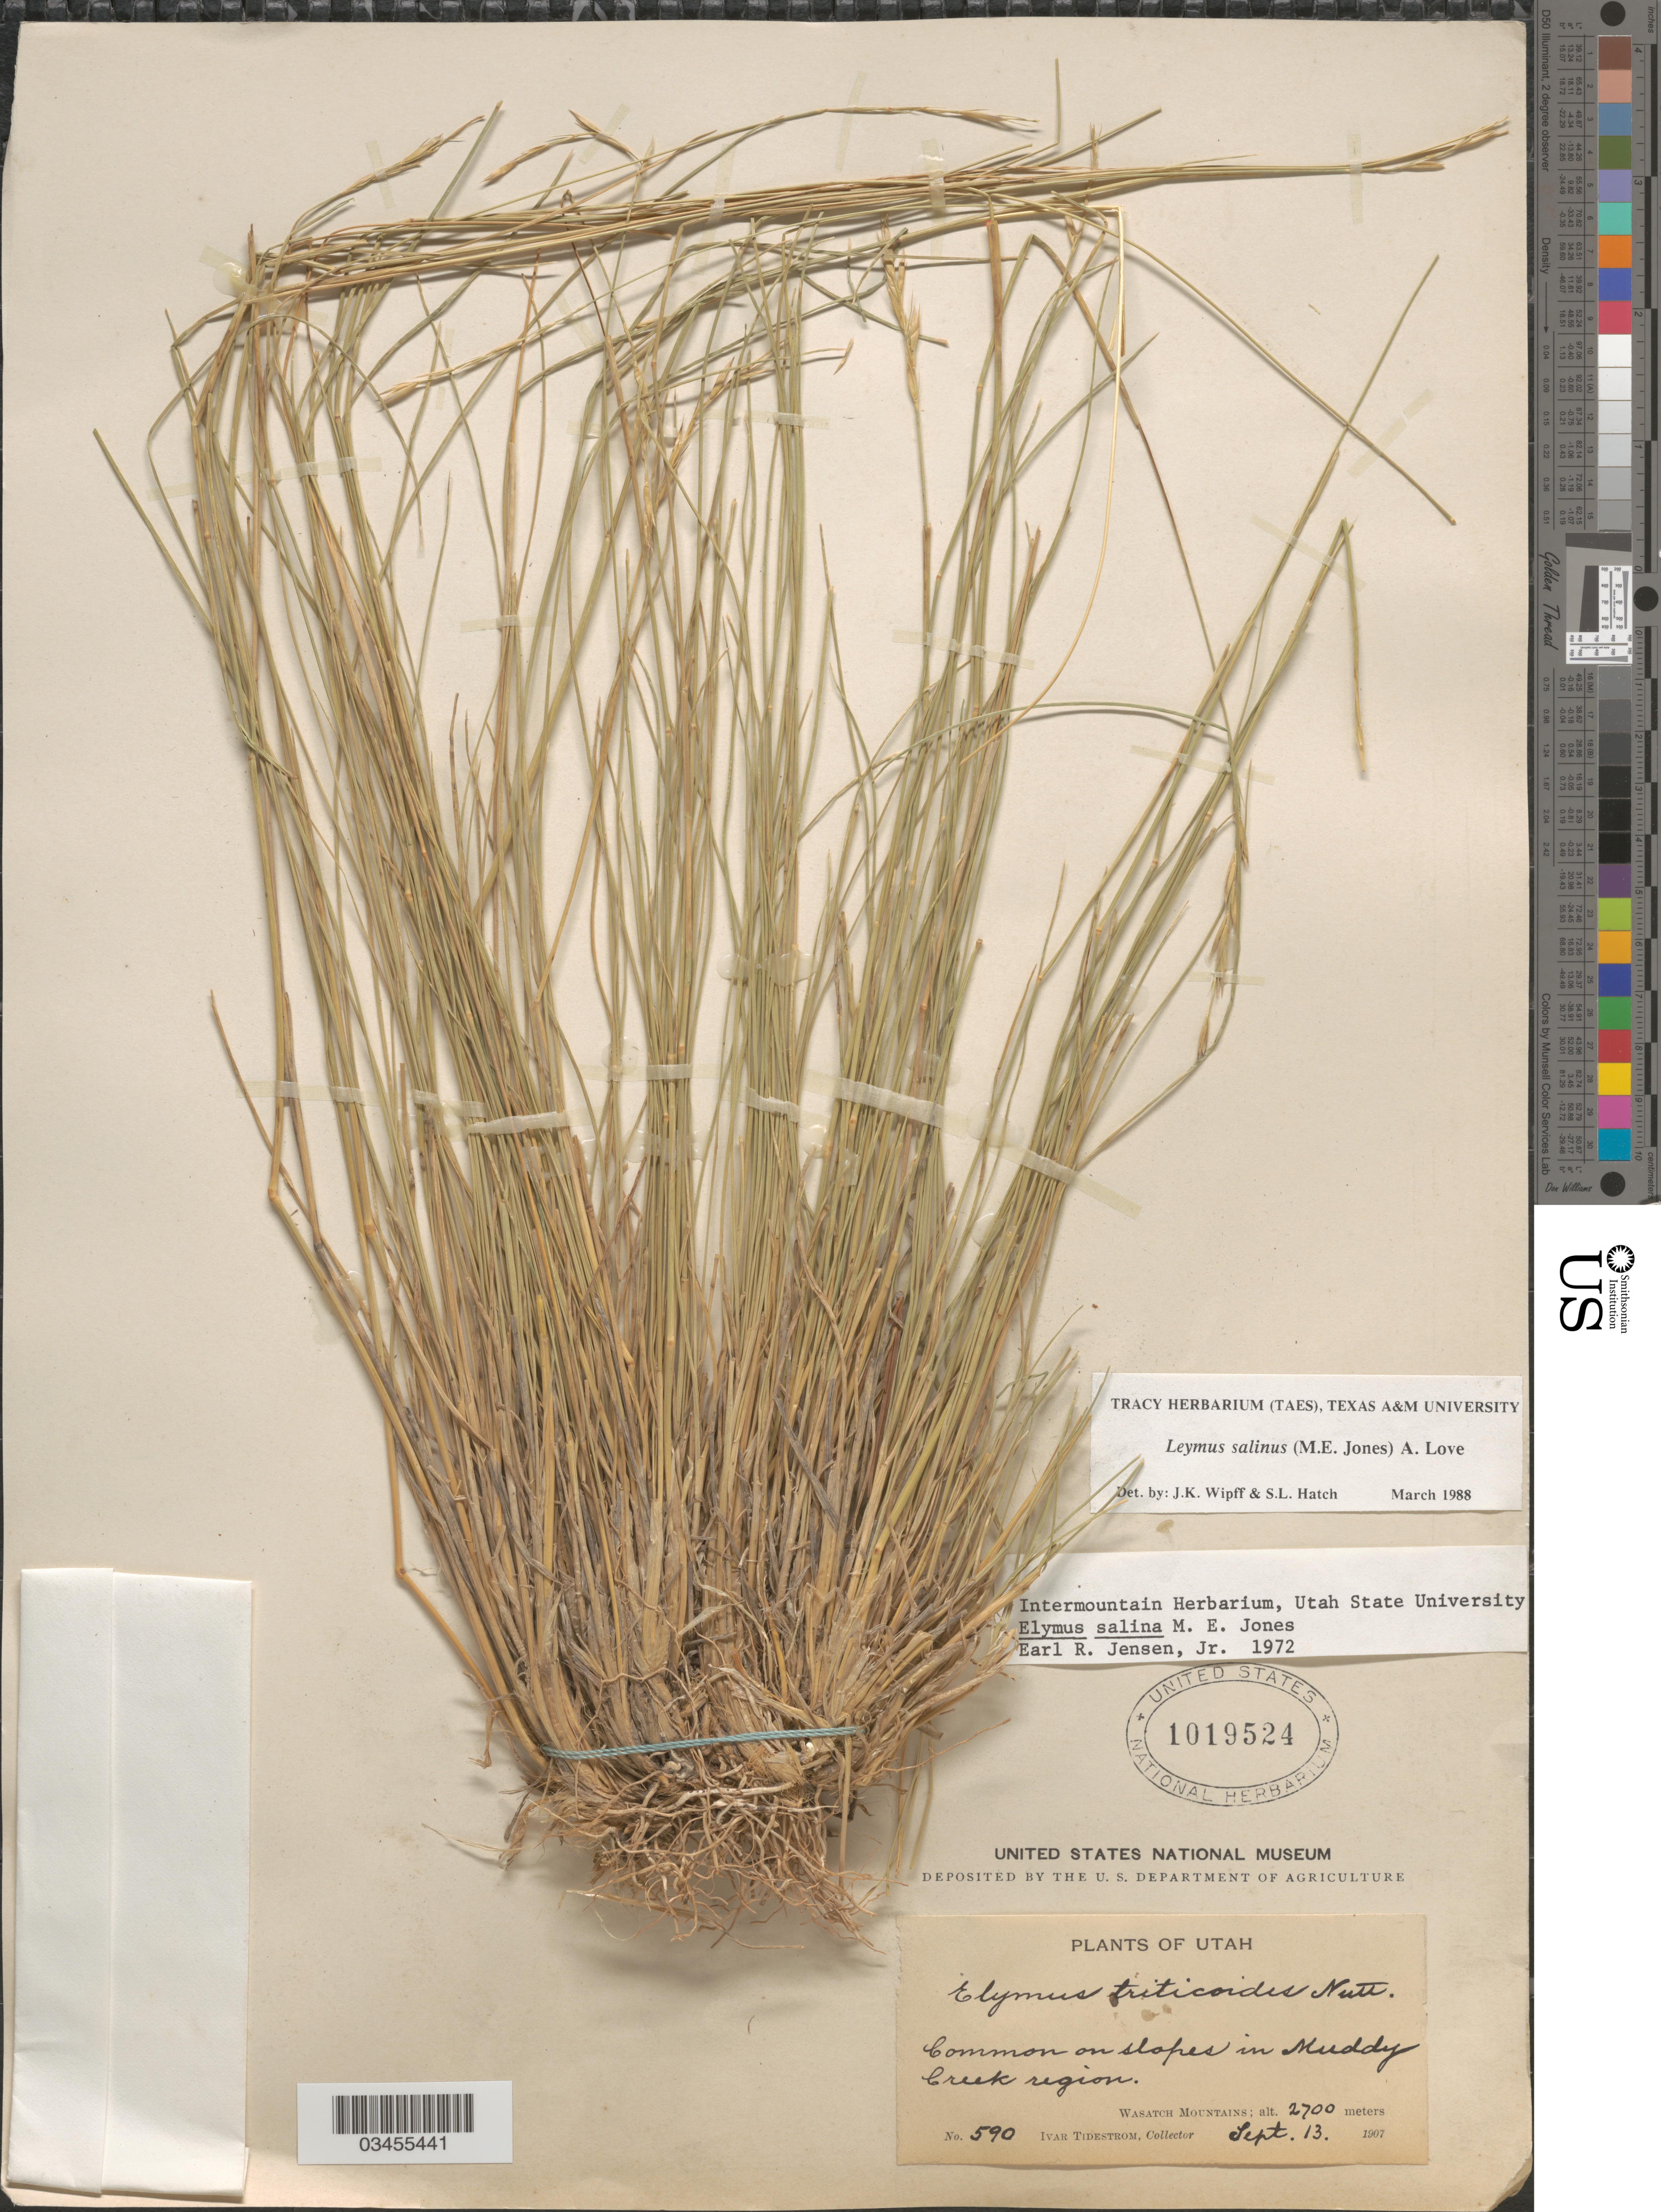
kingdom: Plantae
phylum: Tracheophyta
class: Liliopsida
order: Poales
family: Poaceae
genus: Leymus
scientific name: Leymus salina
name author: (M.E. Jones) Á. Löve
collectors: I. F. Tidestrom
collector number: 590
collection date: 1907-09-13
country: United States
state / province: Utah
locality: Common on slopes in Muddy Creek region. Wasatch Mountains.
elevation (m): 2700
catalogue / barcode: US 1019524